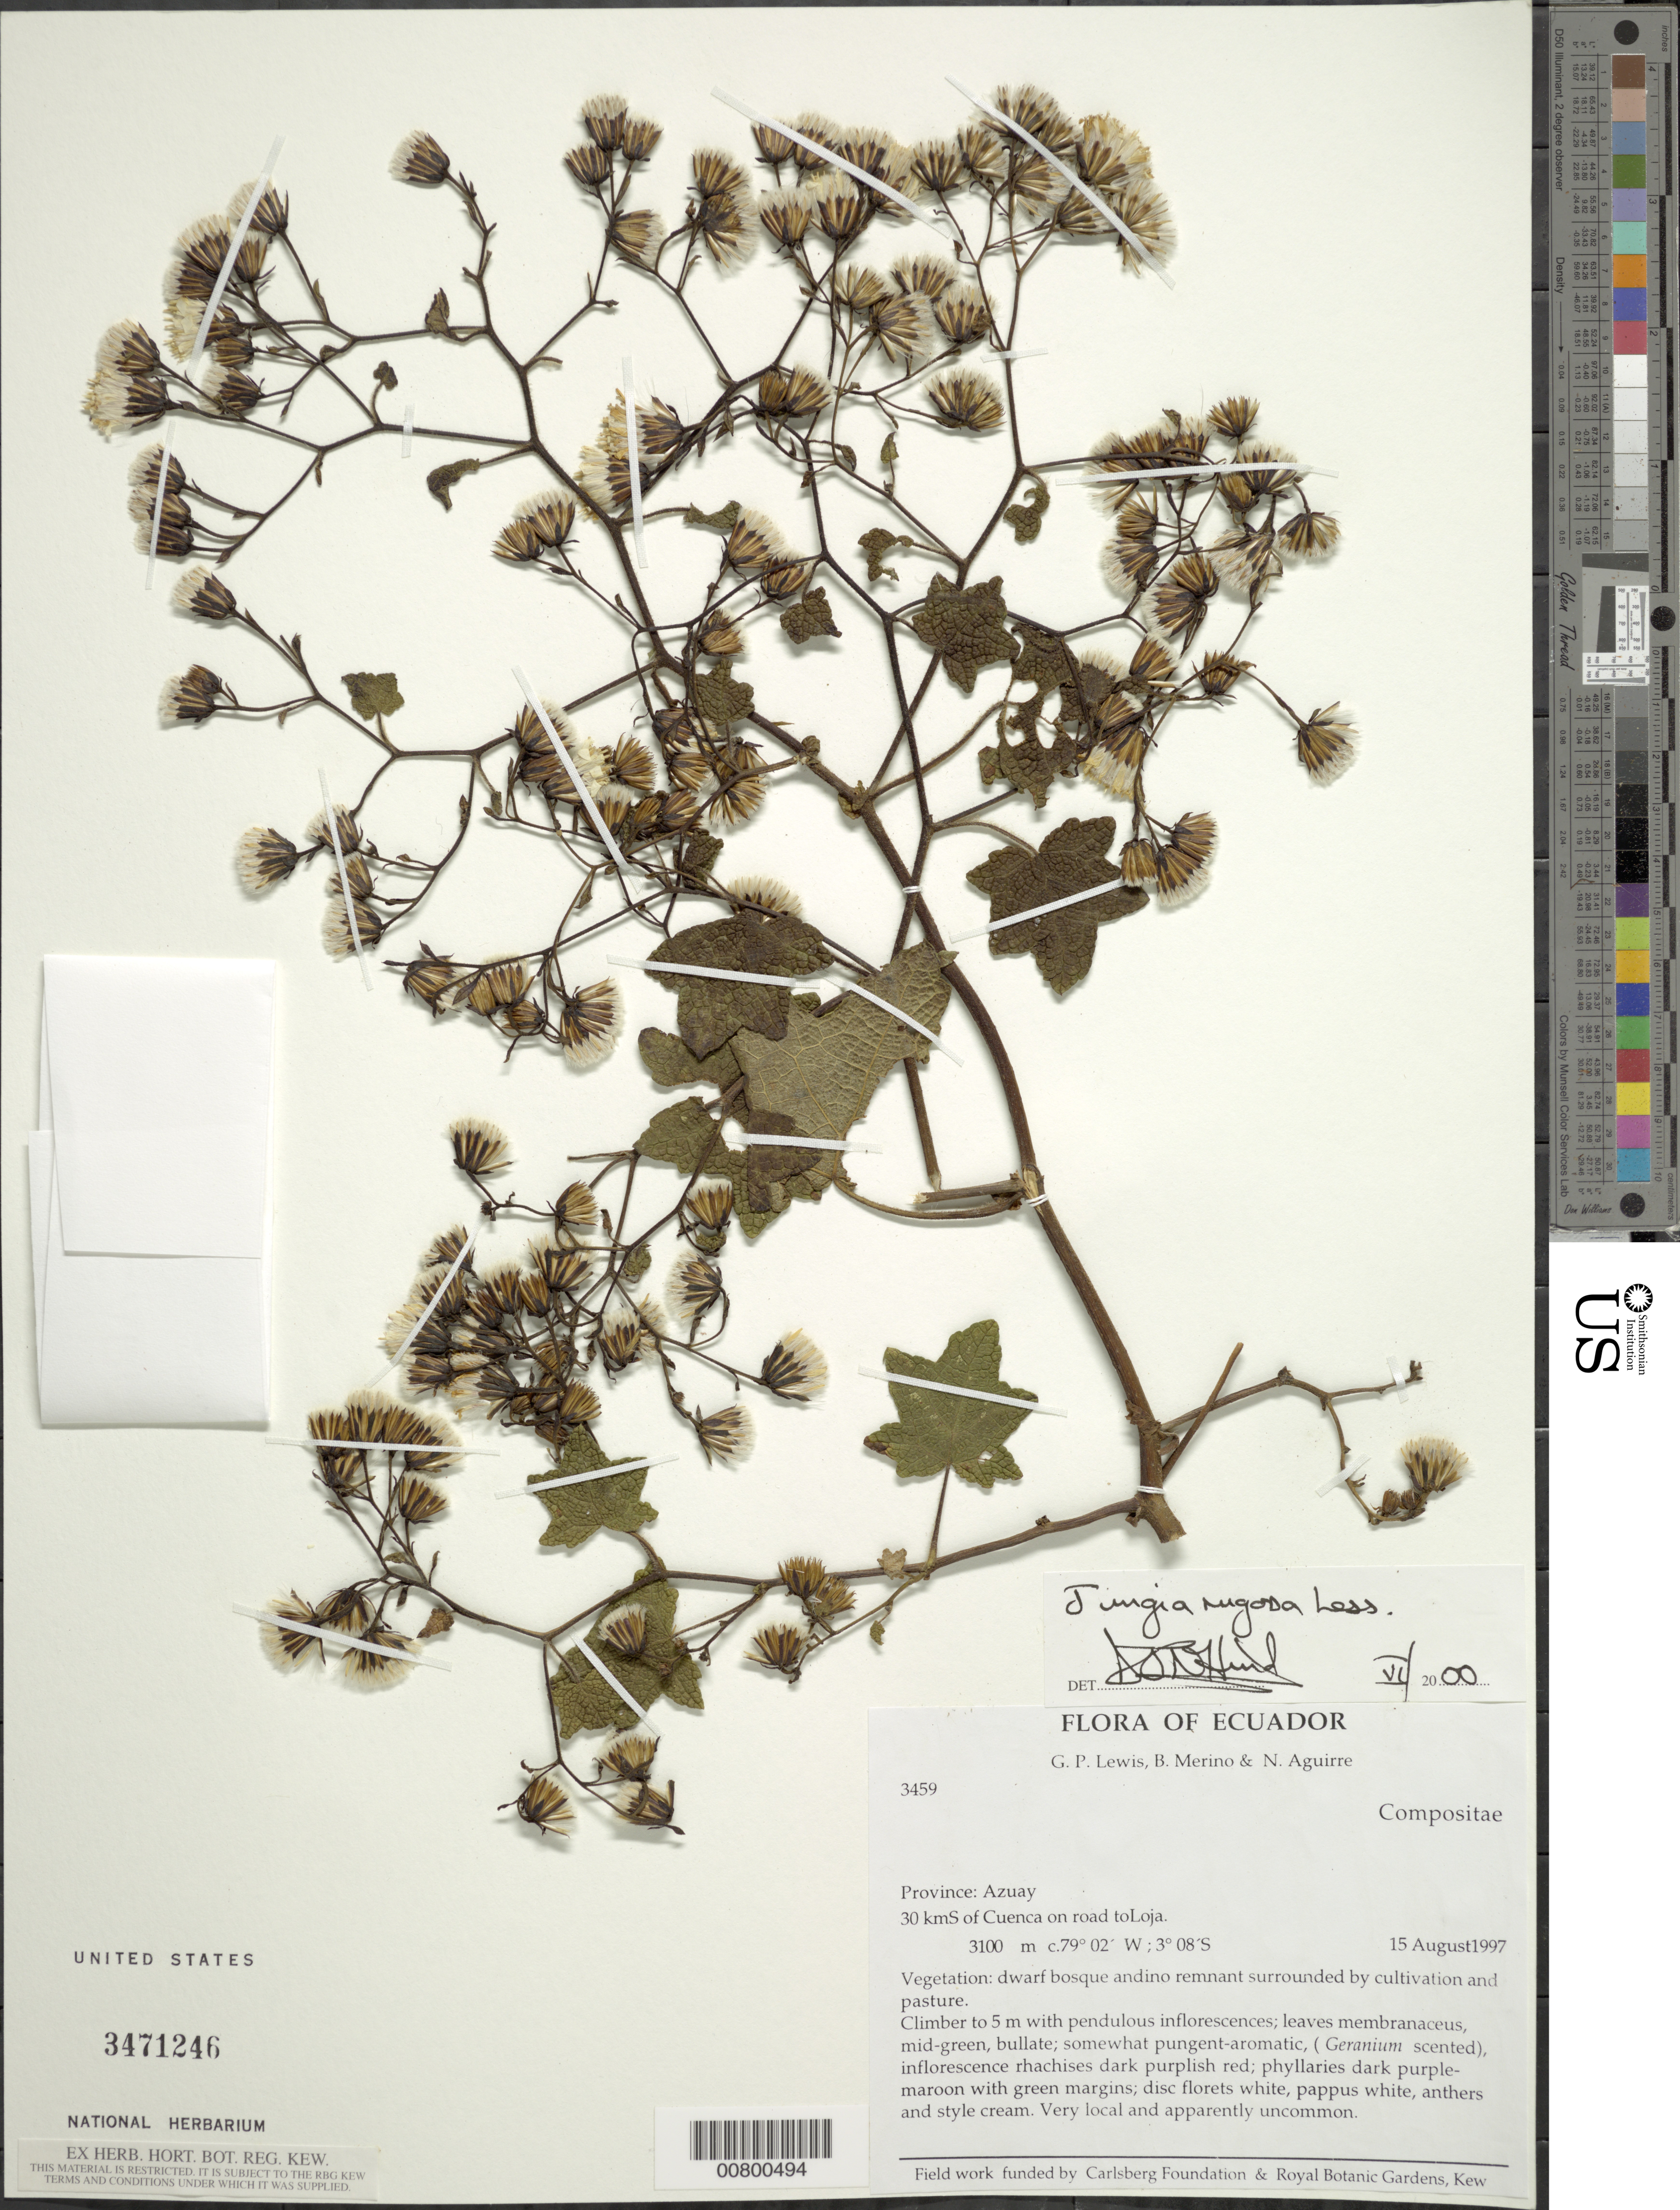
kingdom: Plantae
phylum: Tracheophyta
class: Magnoliopsida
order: Asterales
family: Asteraceae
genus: Jungia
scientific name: Jungia rugosa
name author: Less.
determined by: Hind, N.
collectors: G. P. Lewis, B. Merino & N. Aguirre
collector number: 3459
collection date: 1997-08-15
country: Ecuador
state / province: Azuay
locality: Cuenca to Loja road, 30 km S of Cuenca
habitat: Dwarf bosque andino remnant surrounded by cultivation and pasture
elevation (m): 3100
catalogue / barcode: US 3471246